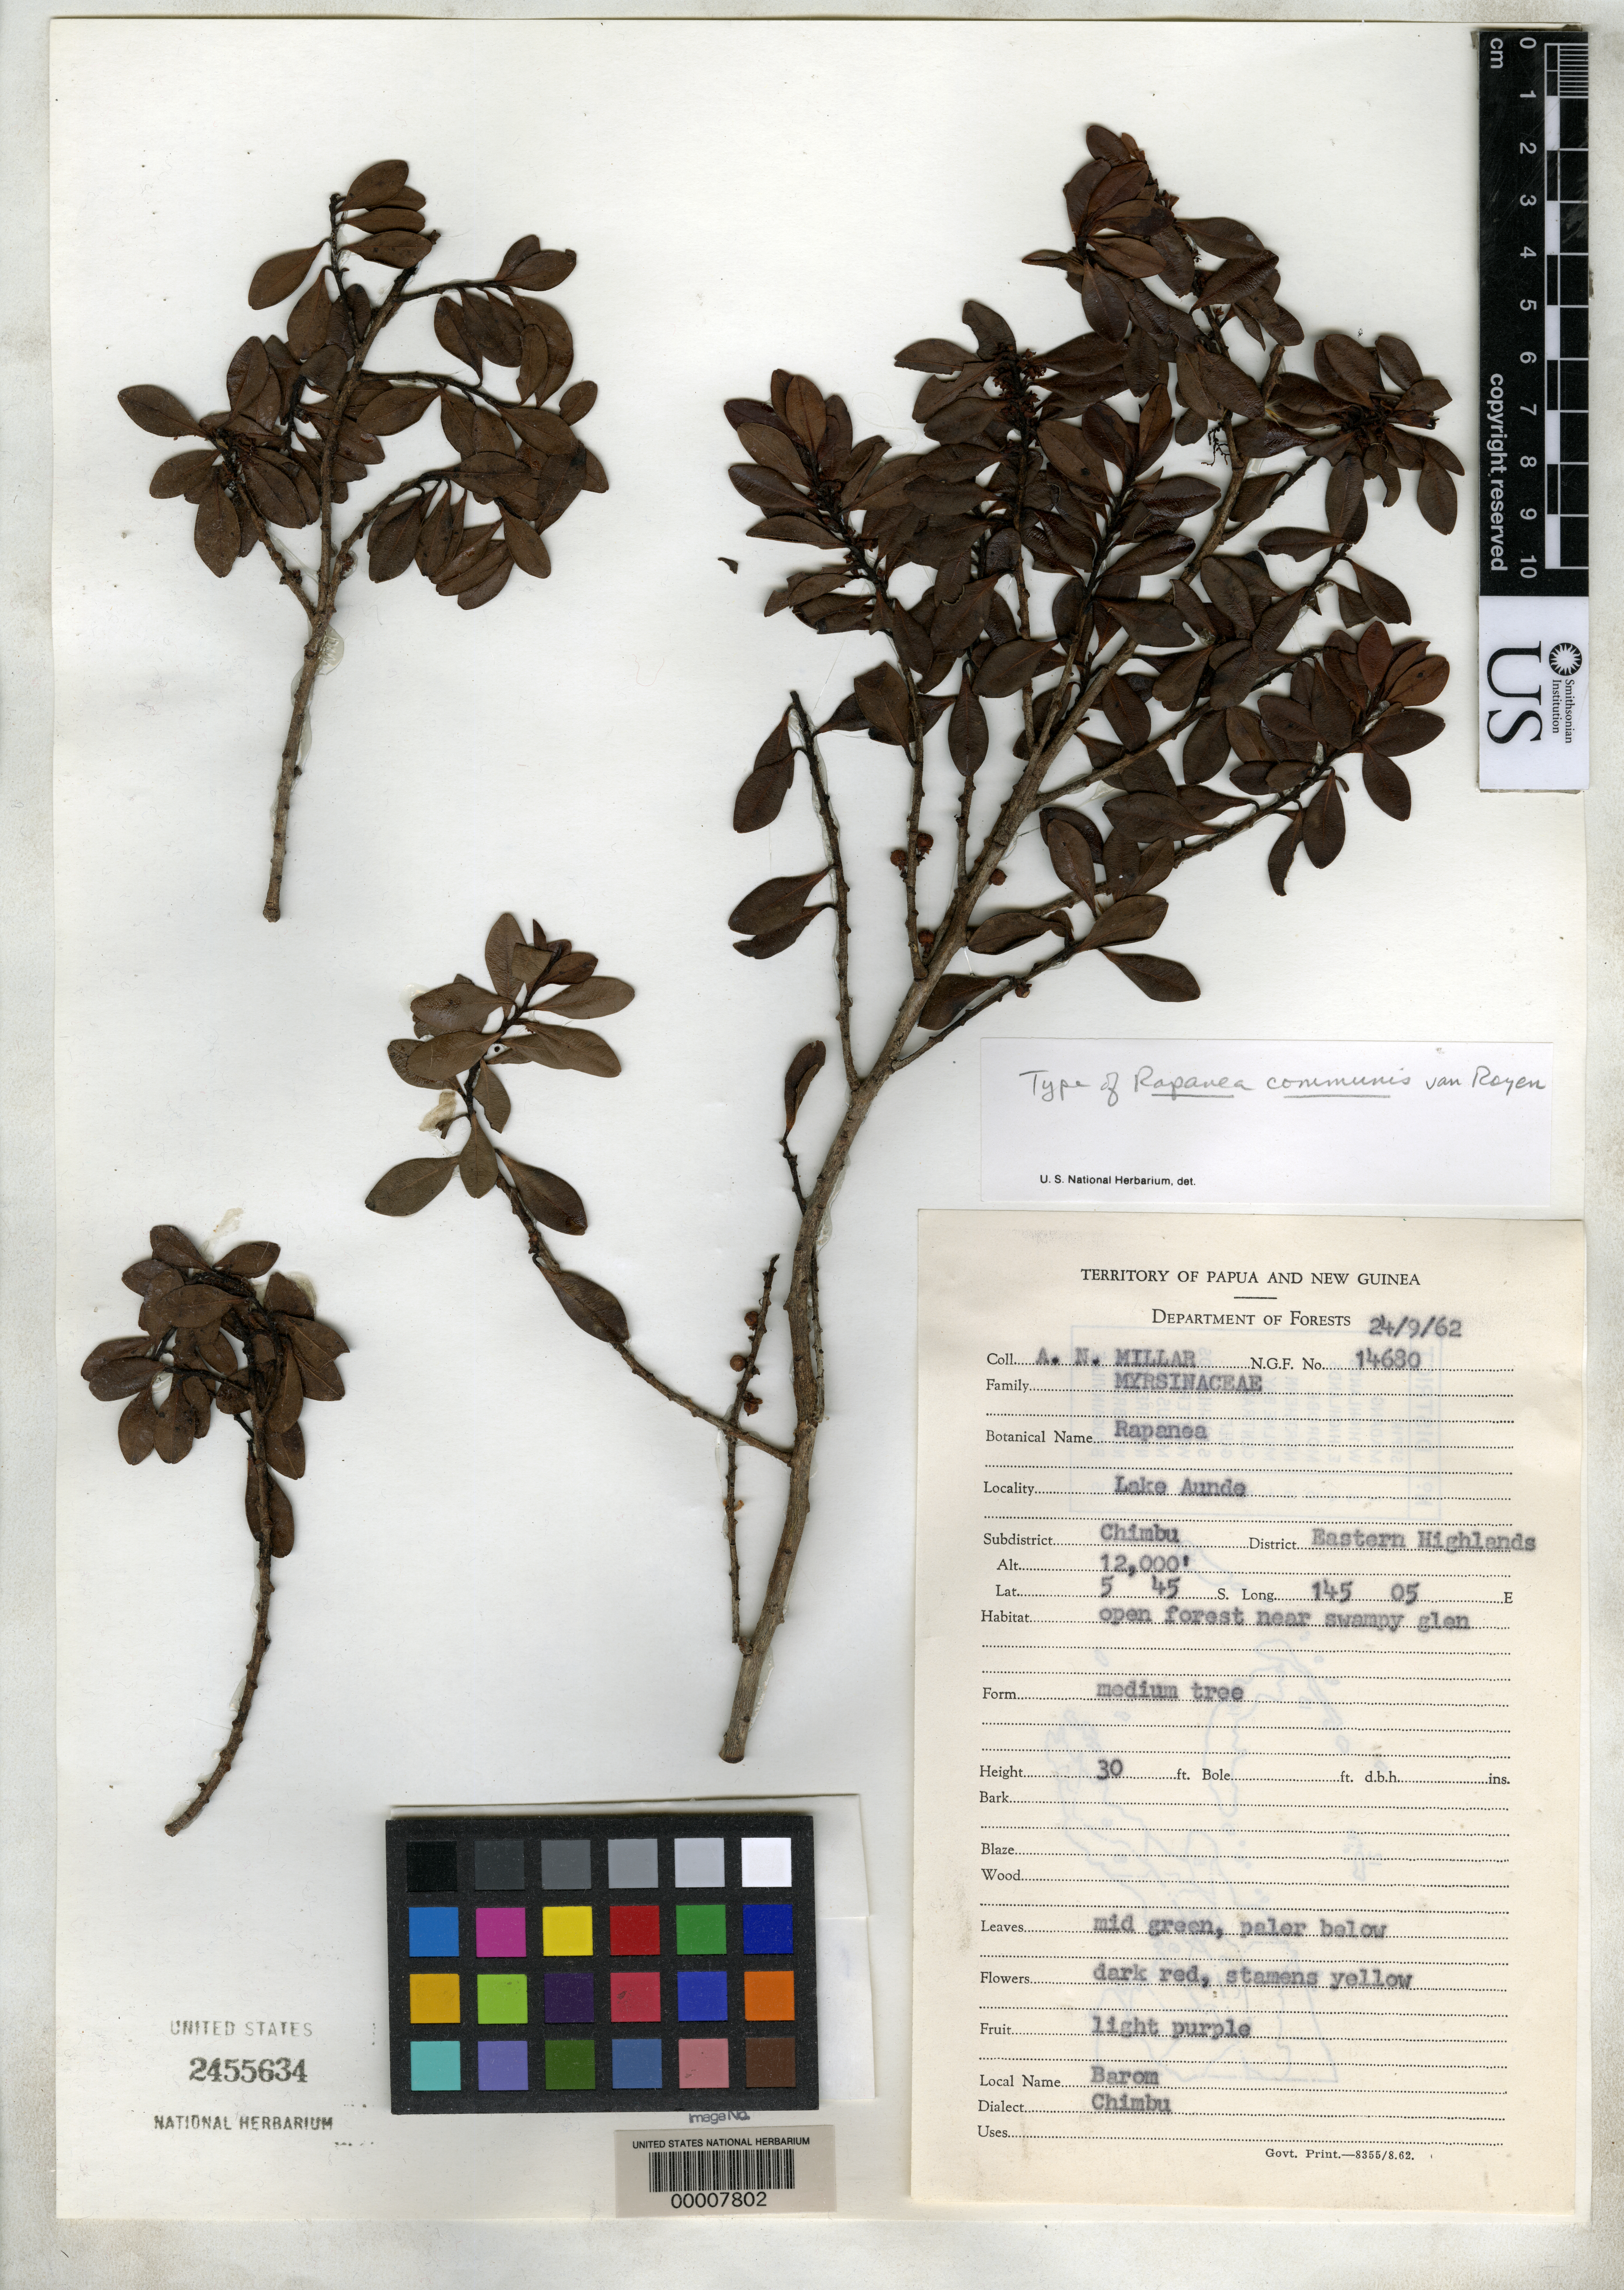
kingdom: Plantae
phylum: Tracheophyta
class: Magnoliopsida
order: Ericales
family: Primulaceae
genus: Rapanea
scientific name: Rapanea communis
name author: P. Royen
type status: Isotype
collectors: A. Millar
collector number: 14680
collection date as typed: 24 Sep 1962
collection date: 1962-09-24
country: Papua New Guinea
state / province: Eastern Highlands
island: New Guinea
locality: Chimbu, Lake Aunde.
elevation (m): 3655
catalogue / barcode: US 2455634